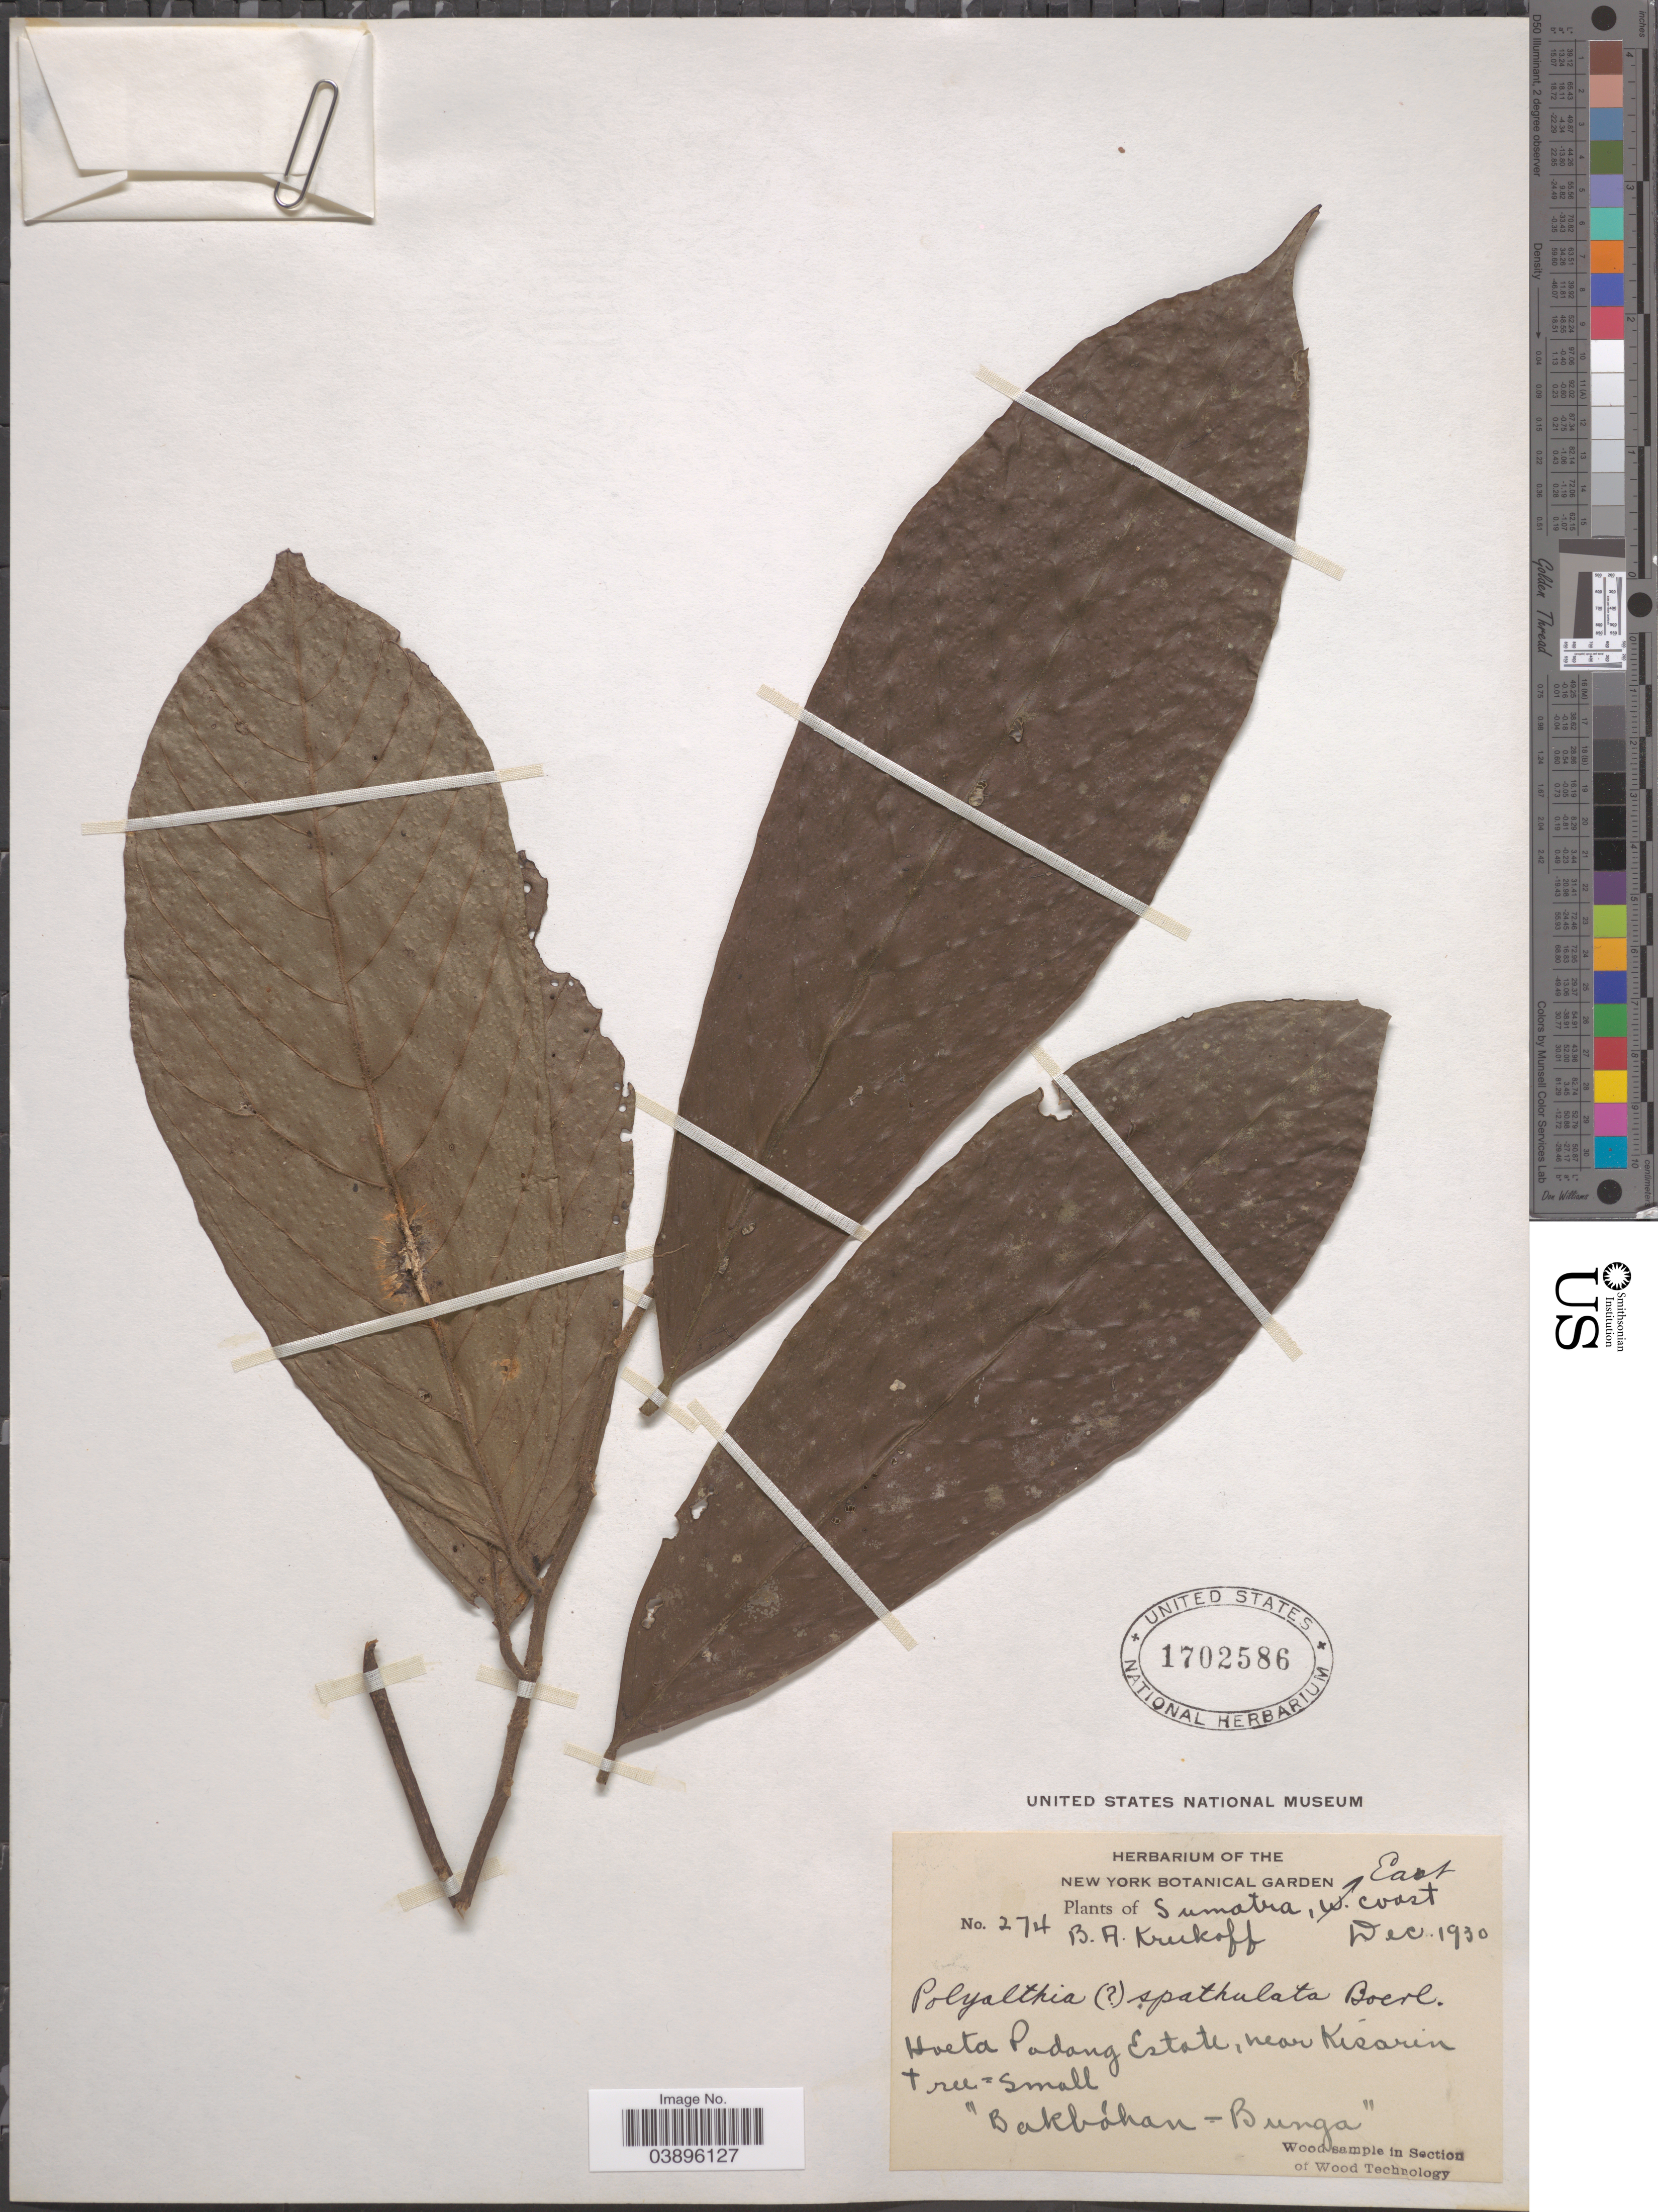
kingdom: Plantae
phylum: Tracheophyta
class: Magnoliopsida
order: Magnoliales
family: Annonaceae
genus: Polyalthia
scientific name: Polyalthia spathulata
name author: Boerl.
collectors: B. A. Krukoff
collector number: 274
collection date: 1930-12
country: Indonesia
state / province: Sumatra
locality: East Coast. Hoeta Padang Estate, near Kisarin.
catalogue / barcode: US 1702586